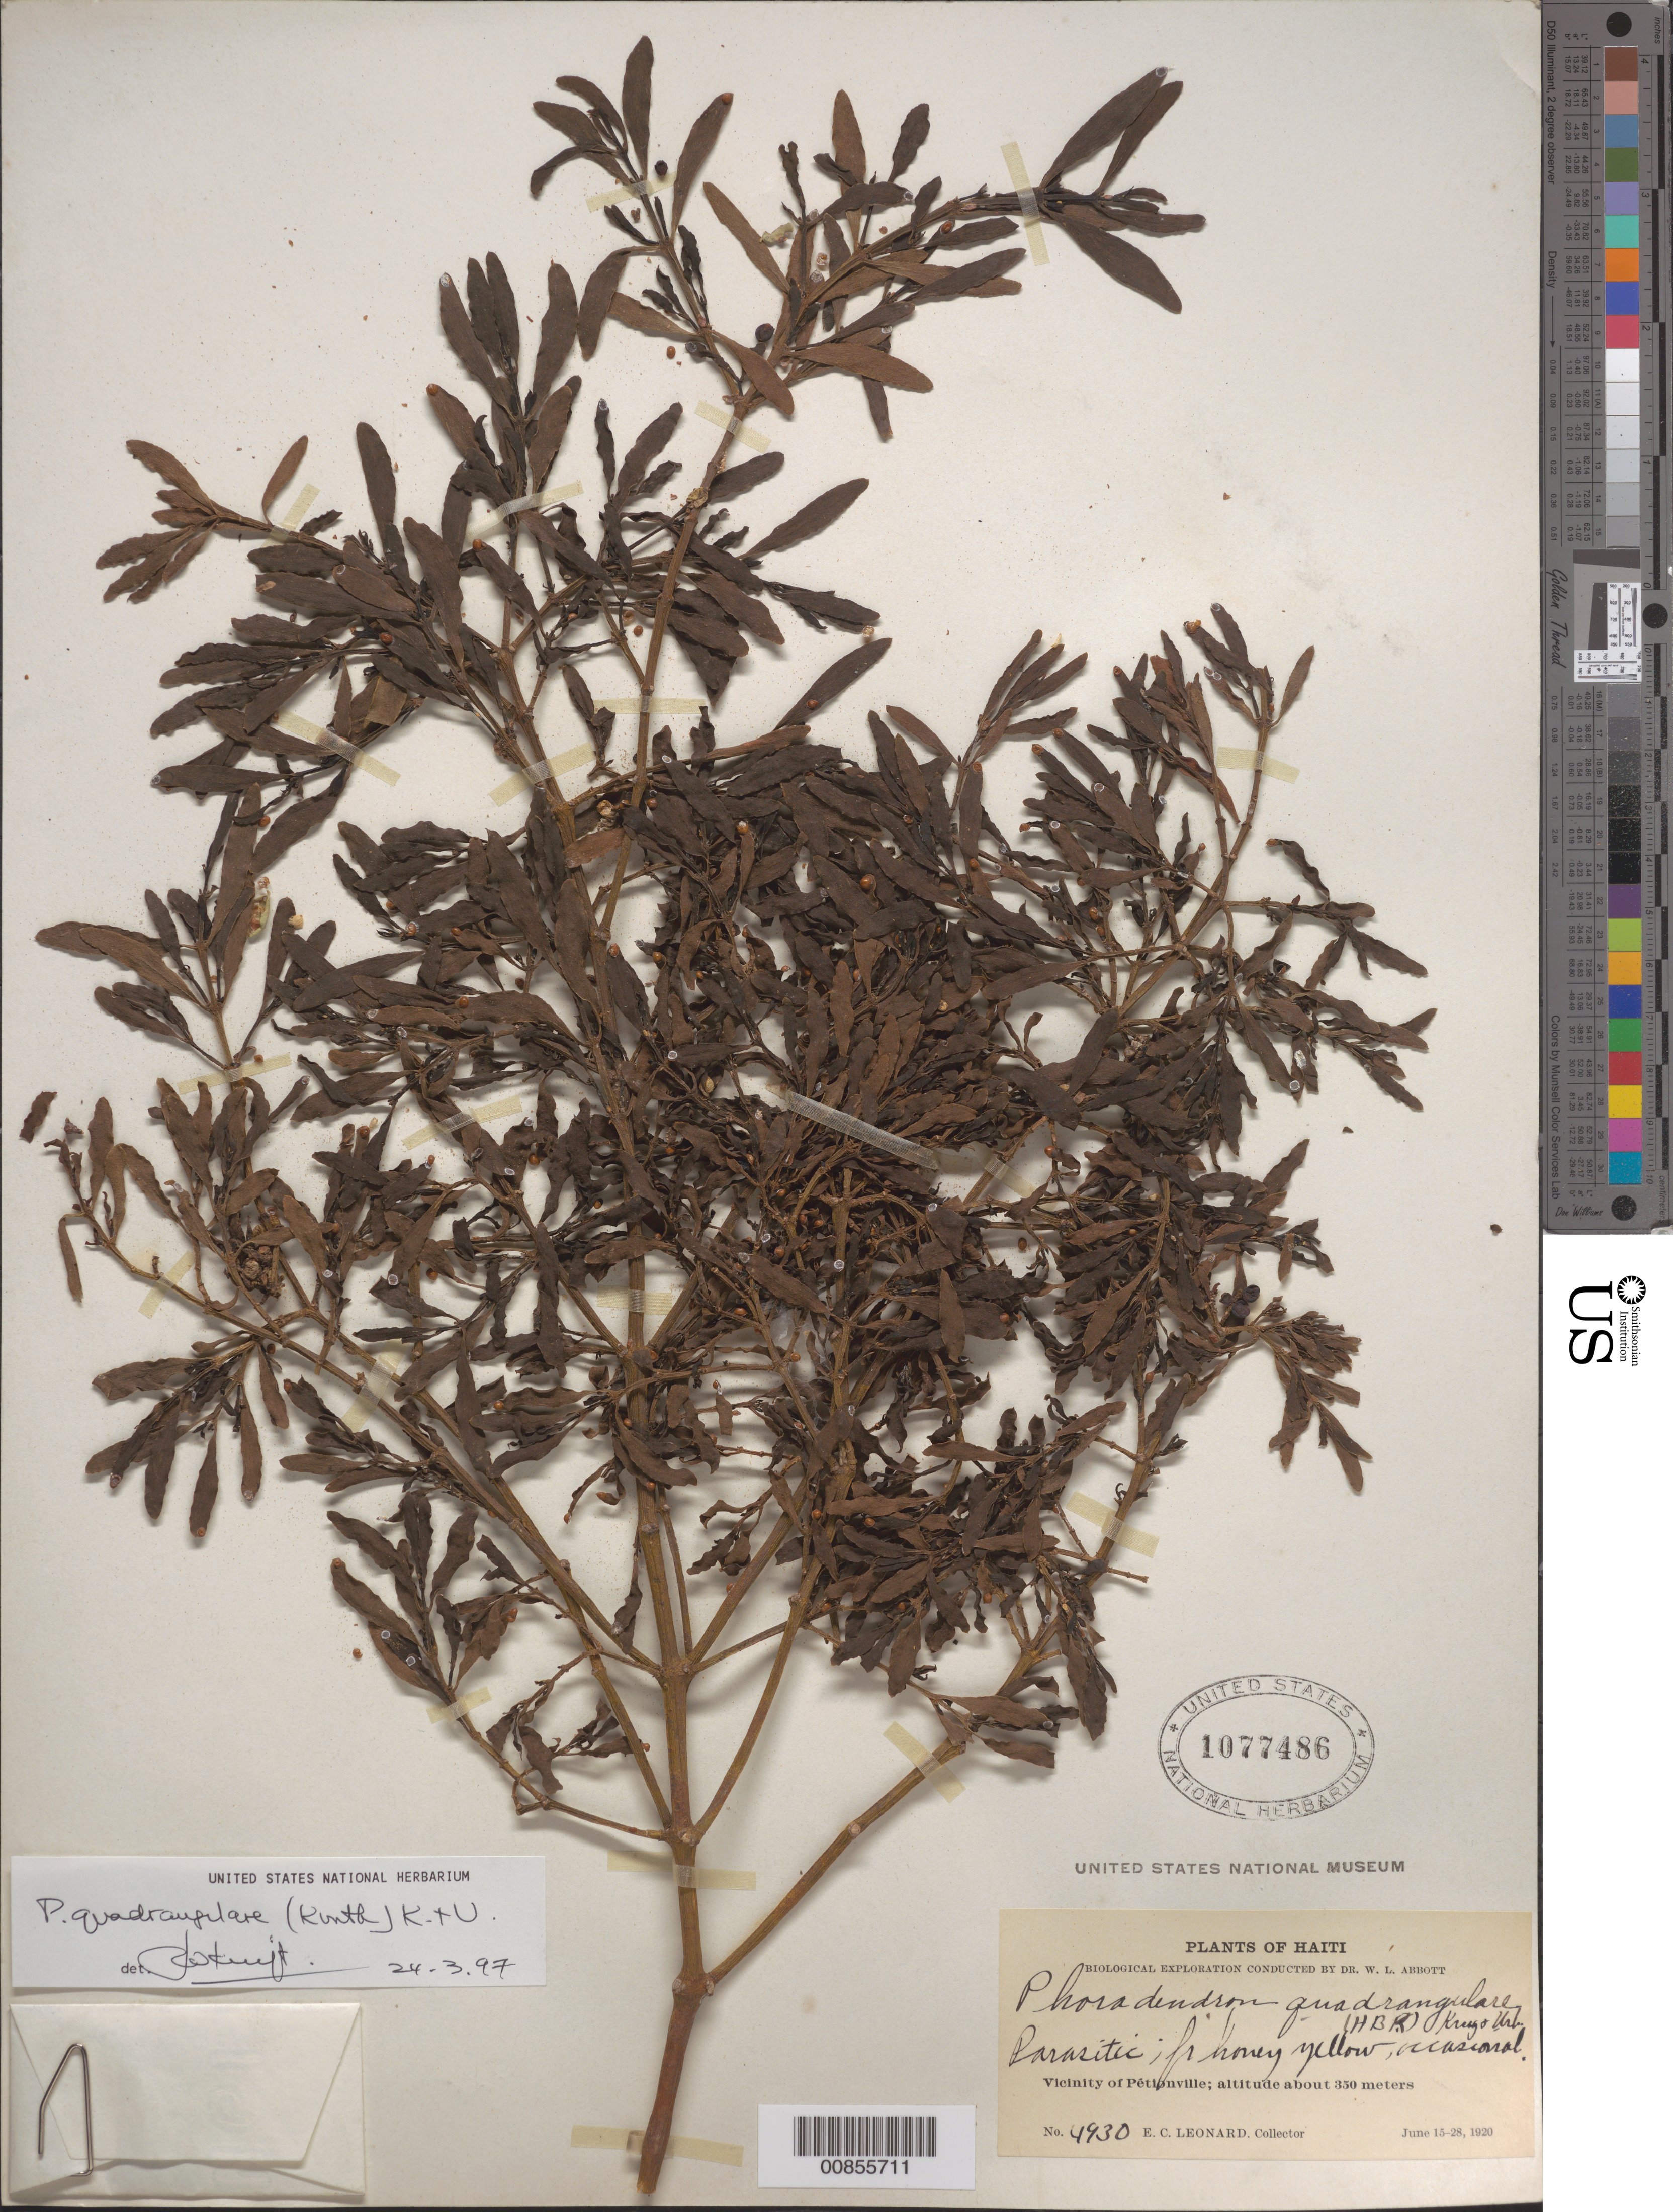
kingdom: Plantae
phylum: Tracheophyta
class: Magnoliopsida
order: Santalales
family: Viscaceae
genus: Phoradendron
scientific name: Phoradendron quadrangulare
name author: (Kunth) Griseb.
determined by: Kuijt, Job, (CANADA)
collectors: E. C. Leonard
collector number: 4930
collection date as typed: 15 Jun 1920 to 28 Jun 1920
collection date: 1920-06-15/1920-06-28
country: Haiti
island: Hispaniola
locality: Vicinity of Pétionville.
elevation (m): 350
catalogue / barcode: US 1077486